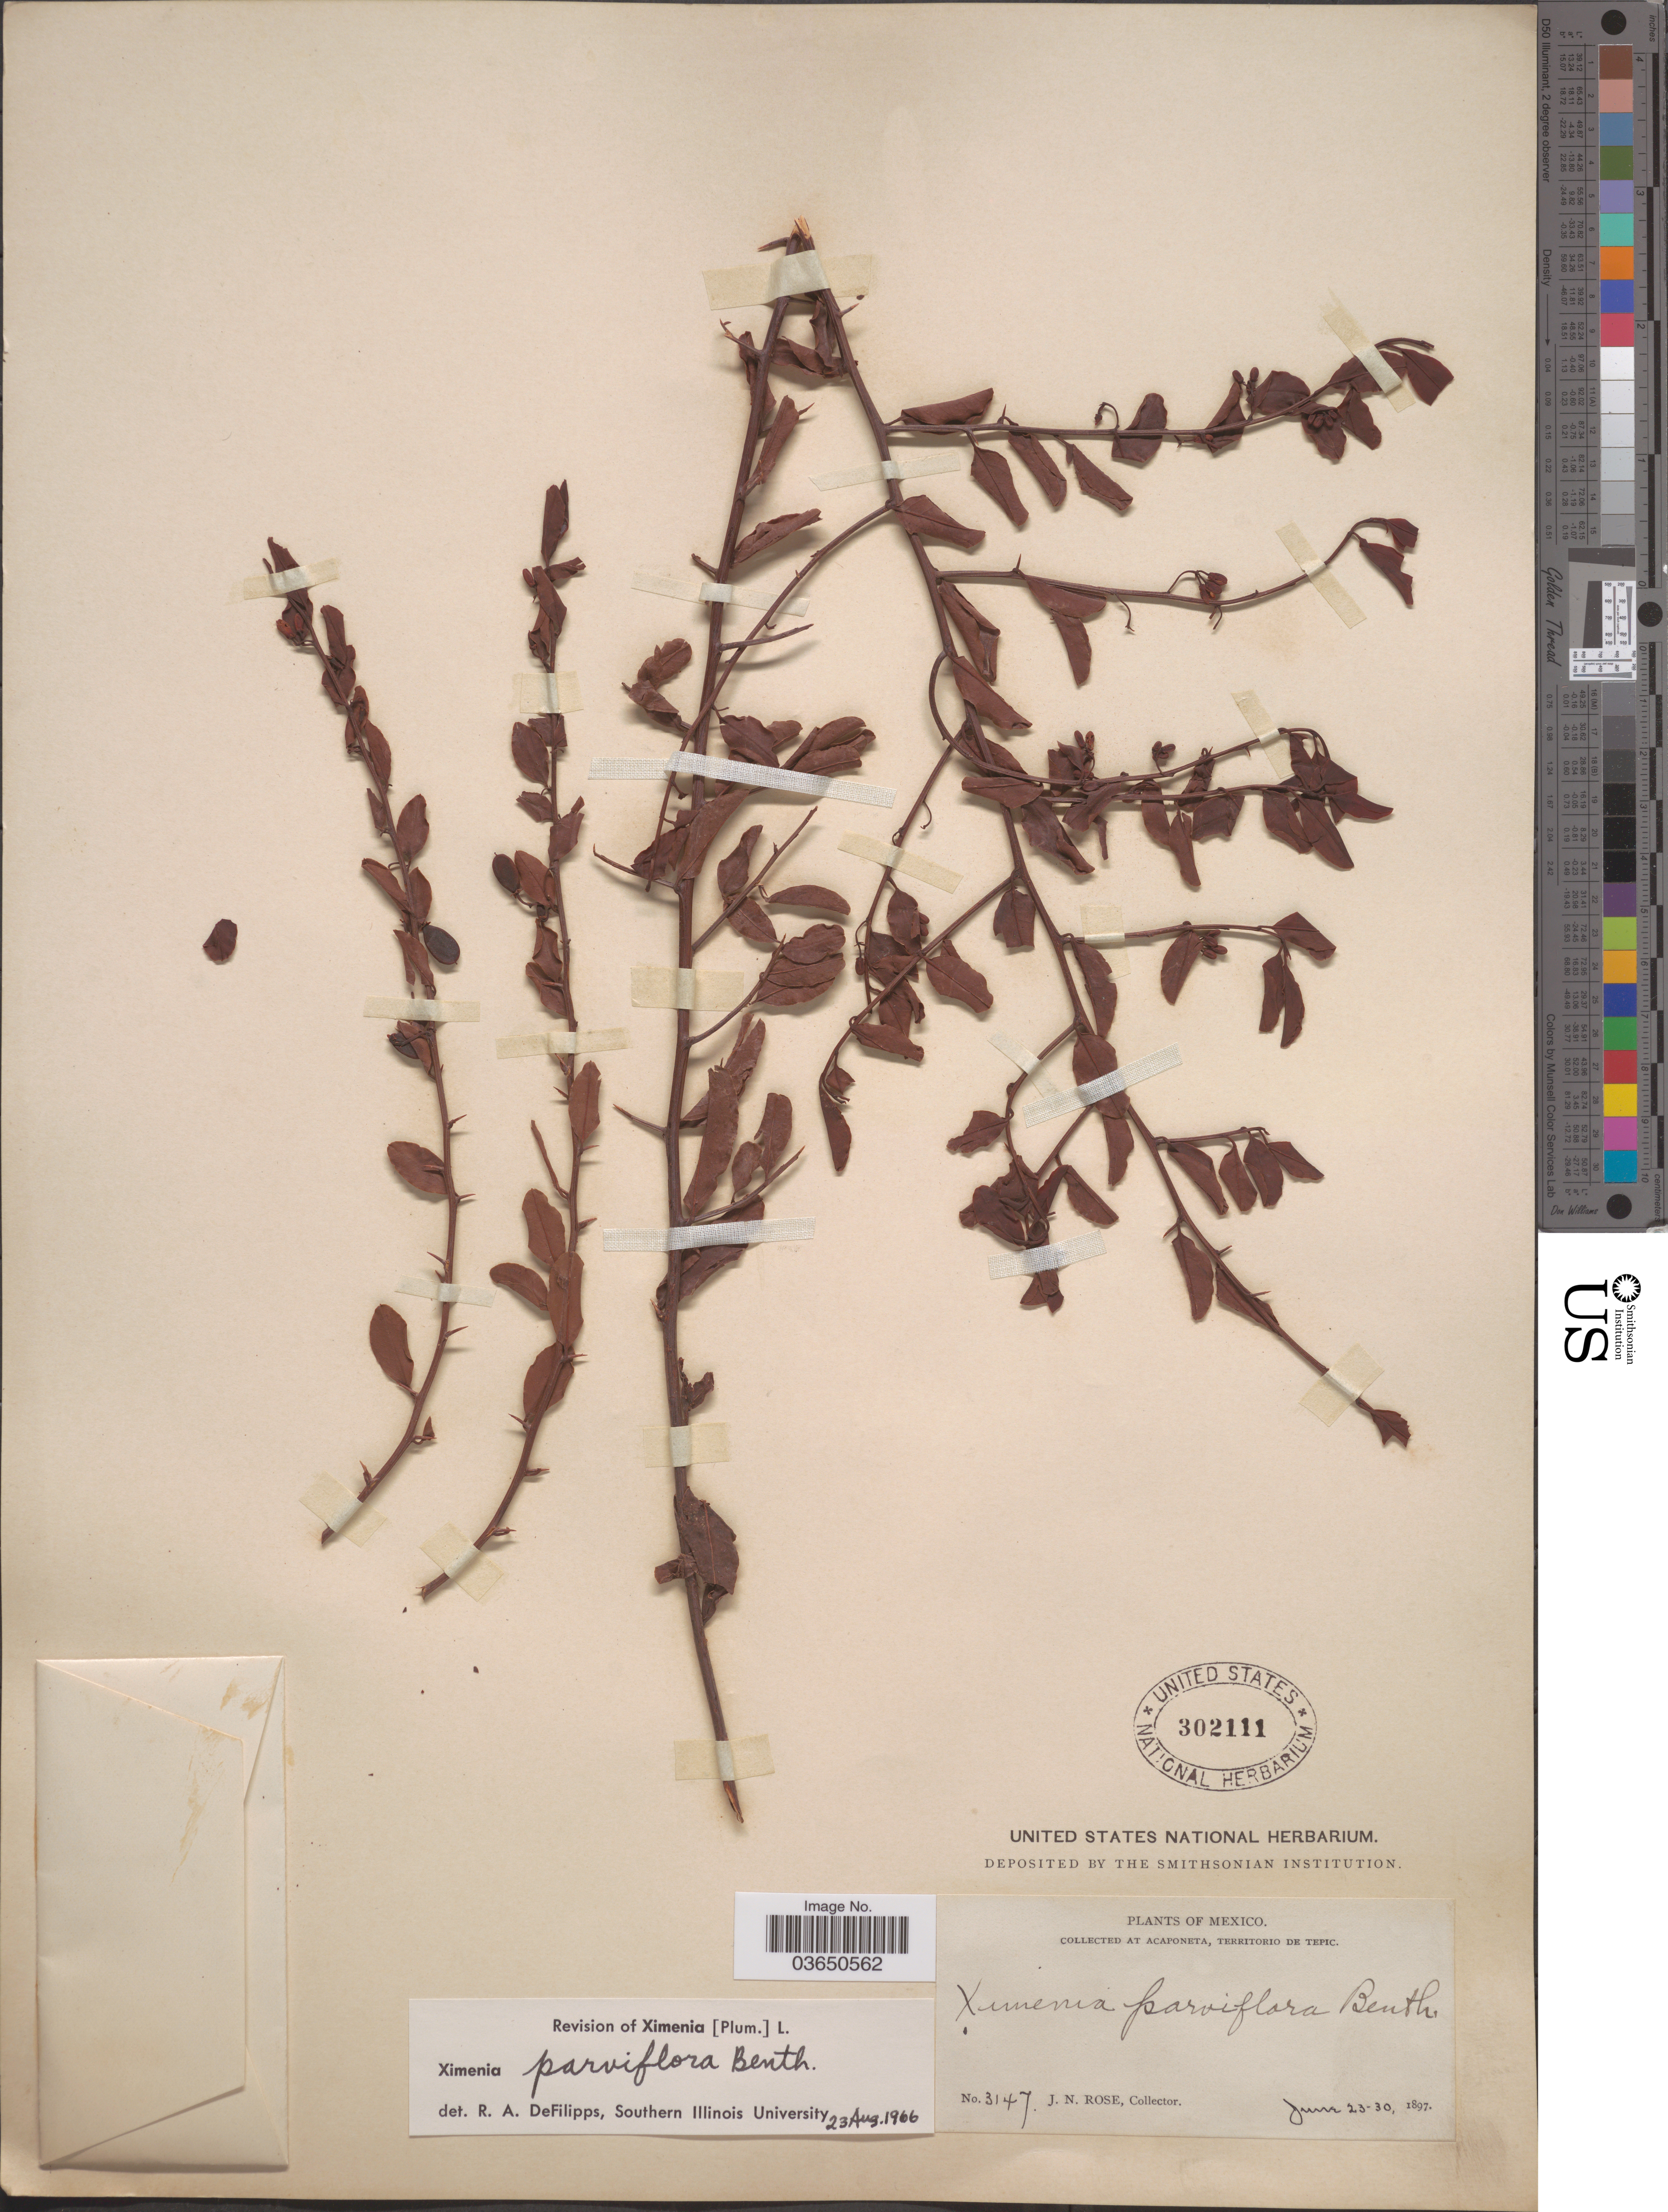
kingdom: Plantae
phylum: Tracheophyta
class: Magnoliopsida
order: Santalales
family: Ximeniaceae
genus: Ximenia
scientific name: Ximenia parviflora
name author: Benth.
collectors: J. N. Rose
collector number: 3147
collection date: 1897-06-23/1897-06-30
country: Mexico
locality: At Acaponeta, Territorio de Tepic.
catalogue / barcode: US 302111